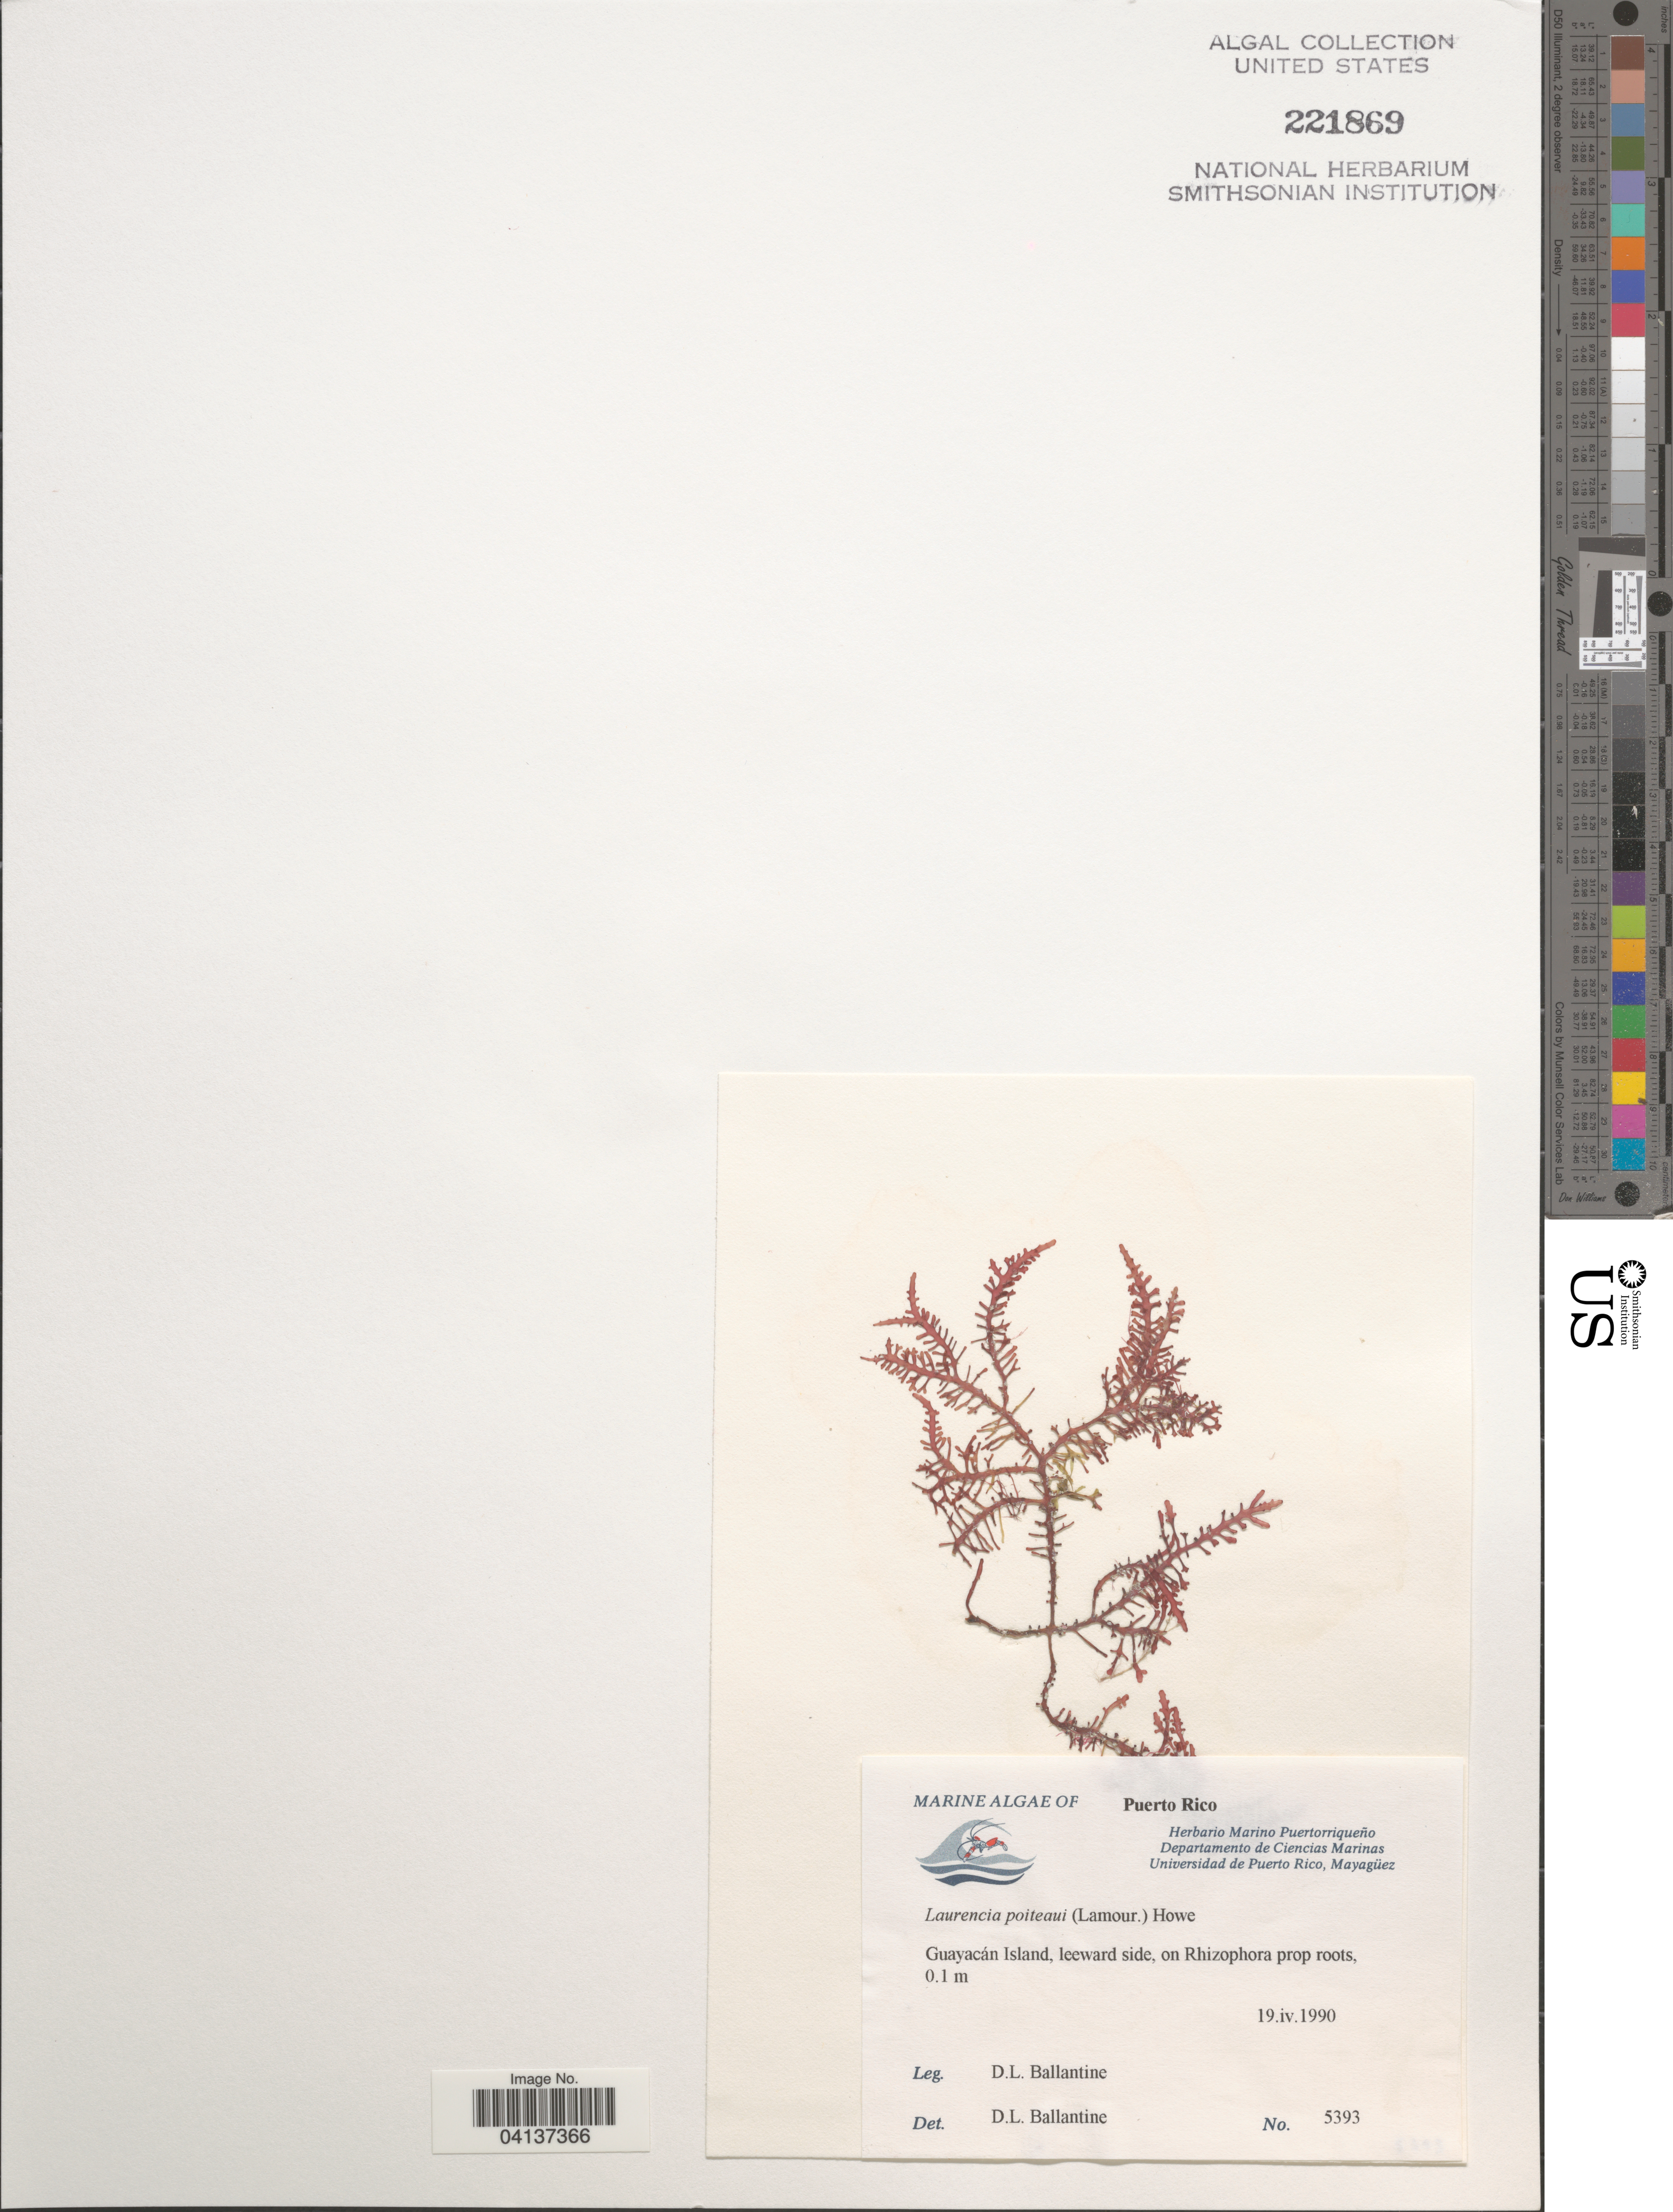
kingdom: Plantae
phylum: Rhodophyta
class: Florideophyceae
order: Ceramiales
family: Rhodomelaceae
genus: Laurencia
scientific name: Laurencia poiteaui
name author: (J.V.Lamouroux) M. Howe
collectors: D.L. Ballantine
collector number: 5393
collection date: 1990-04-19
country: Puerto Rico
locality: Guayacán Island, leeward side.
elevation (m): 0.1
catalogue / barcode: US 221869